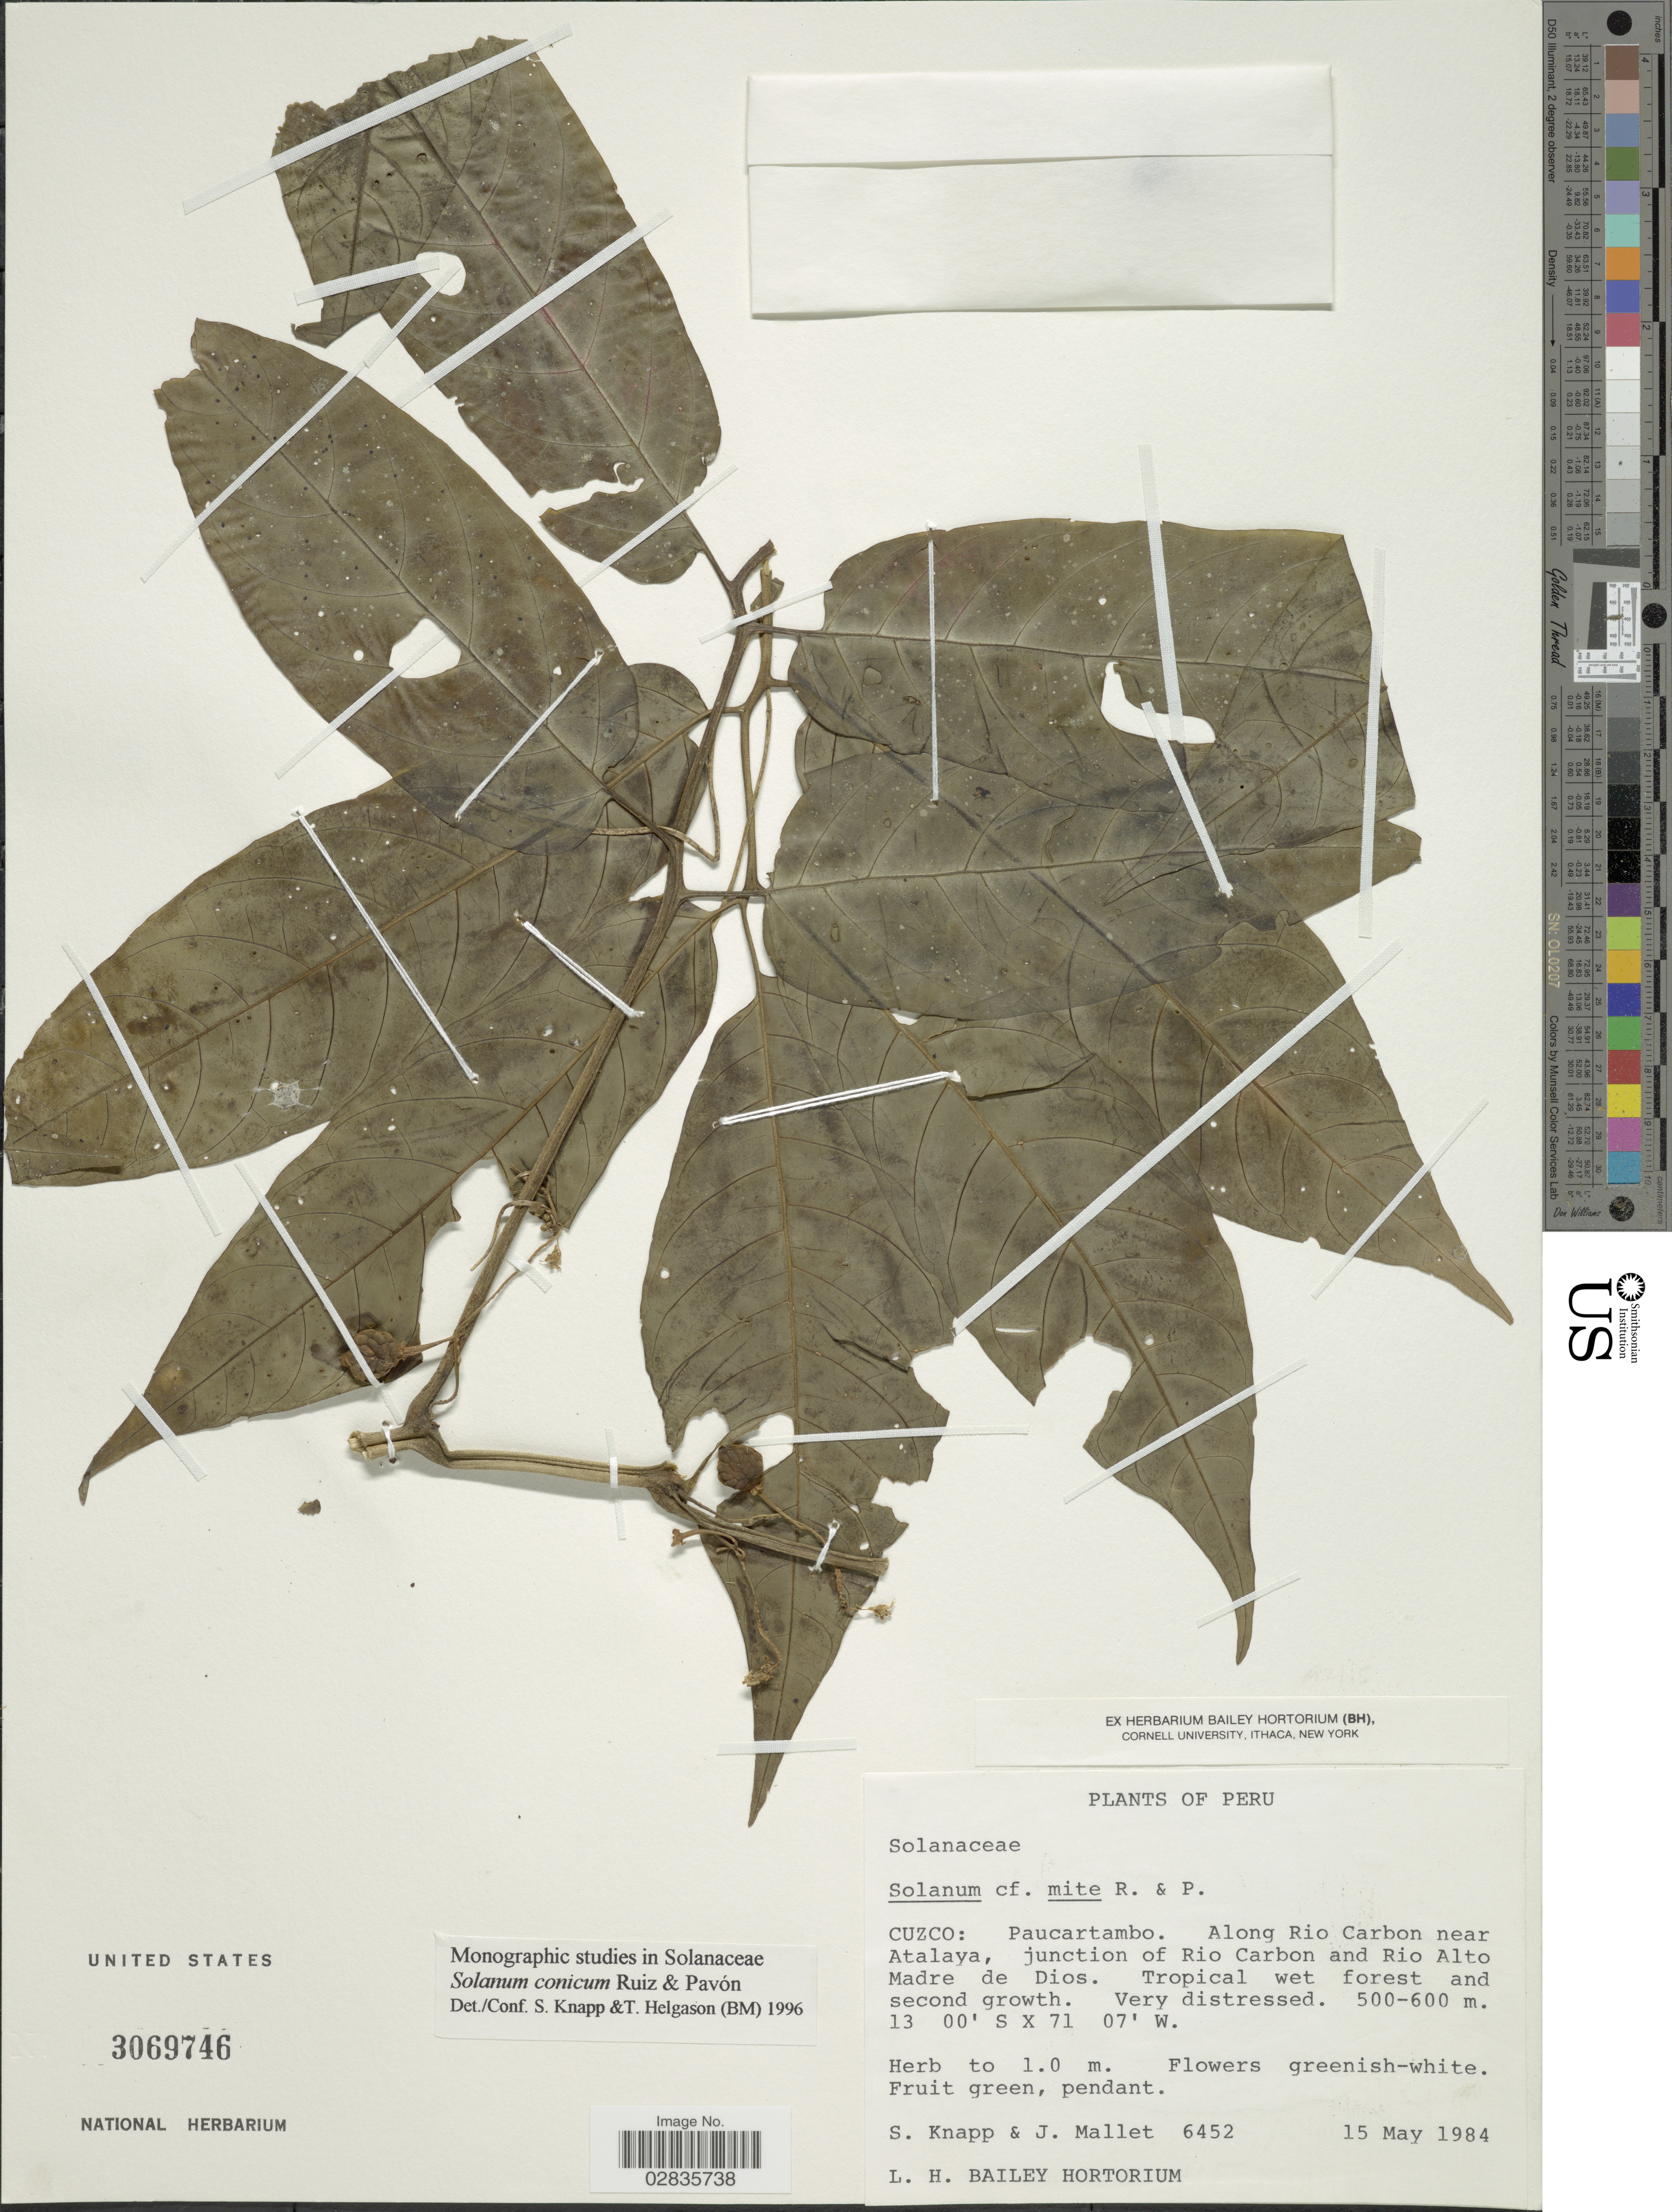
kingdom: Plantae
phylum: Tracheophyta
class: Magnoliopsida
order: Solanales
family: Solanaceae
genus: Solanum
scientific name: Solanum conicum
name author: Ruiz & Pav.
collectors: S. Knapp & J. Mallet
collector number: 6452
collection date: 1984-05-15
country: Peru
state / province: Cusco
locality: Paucartambo. Along Rio Carbon near Atalaya, junction of Rio Carbon and Rio Alto Madre de Dios.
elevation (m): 500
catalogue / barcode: US 3069746